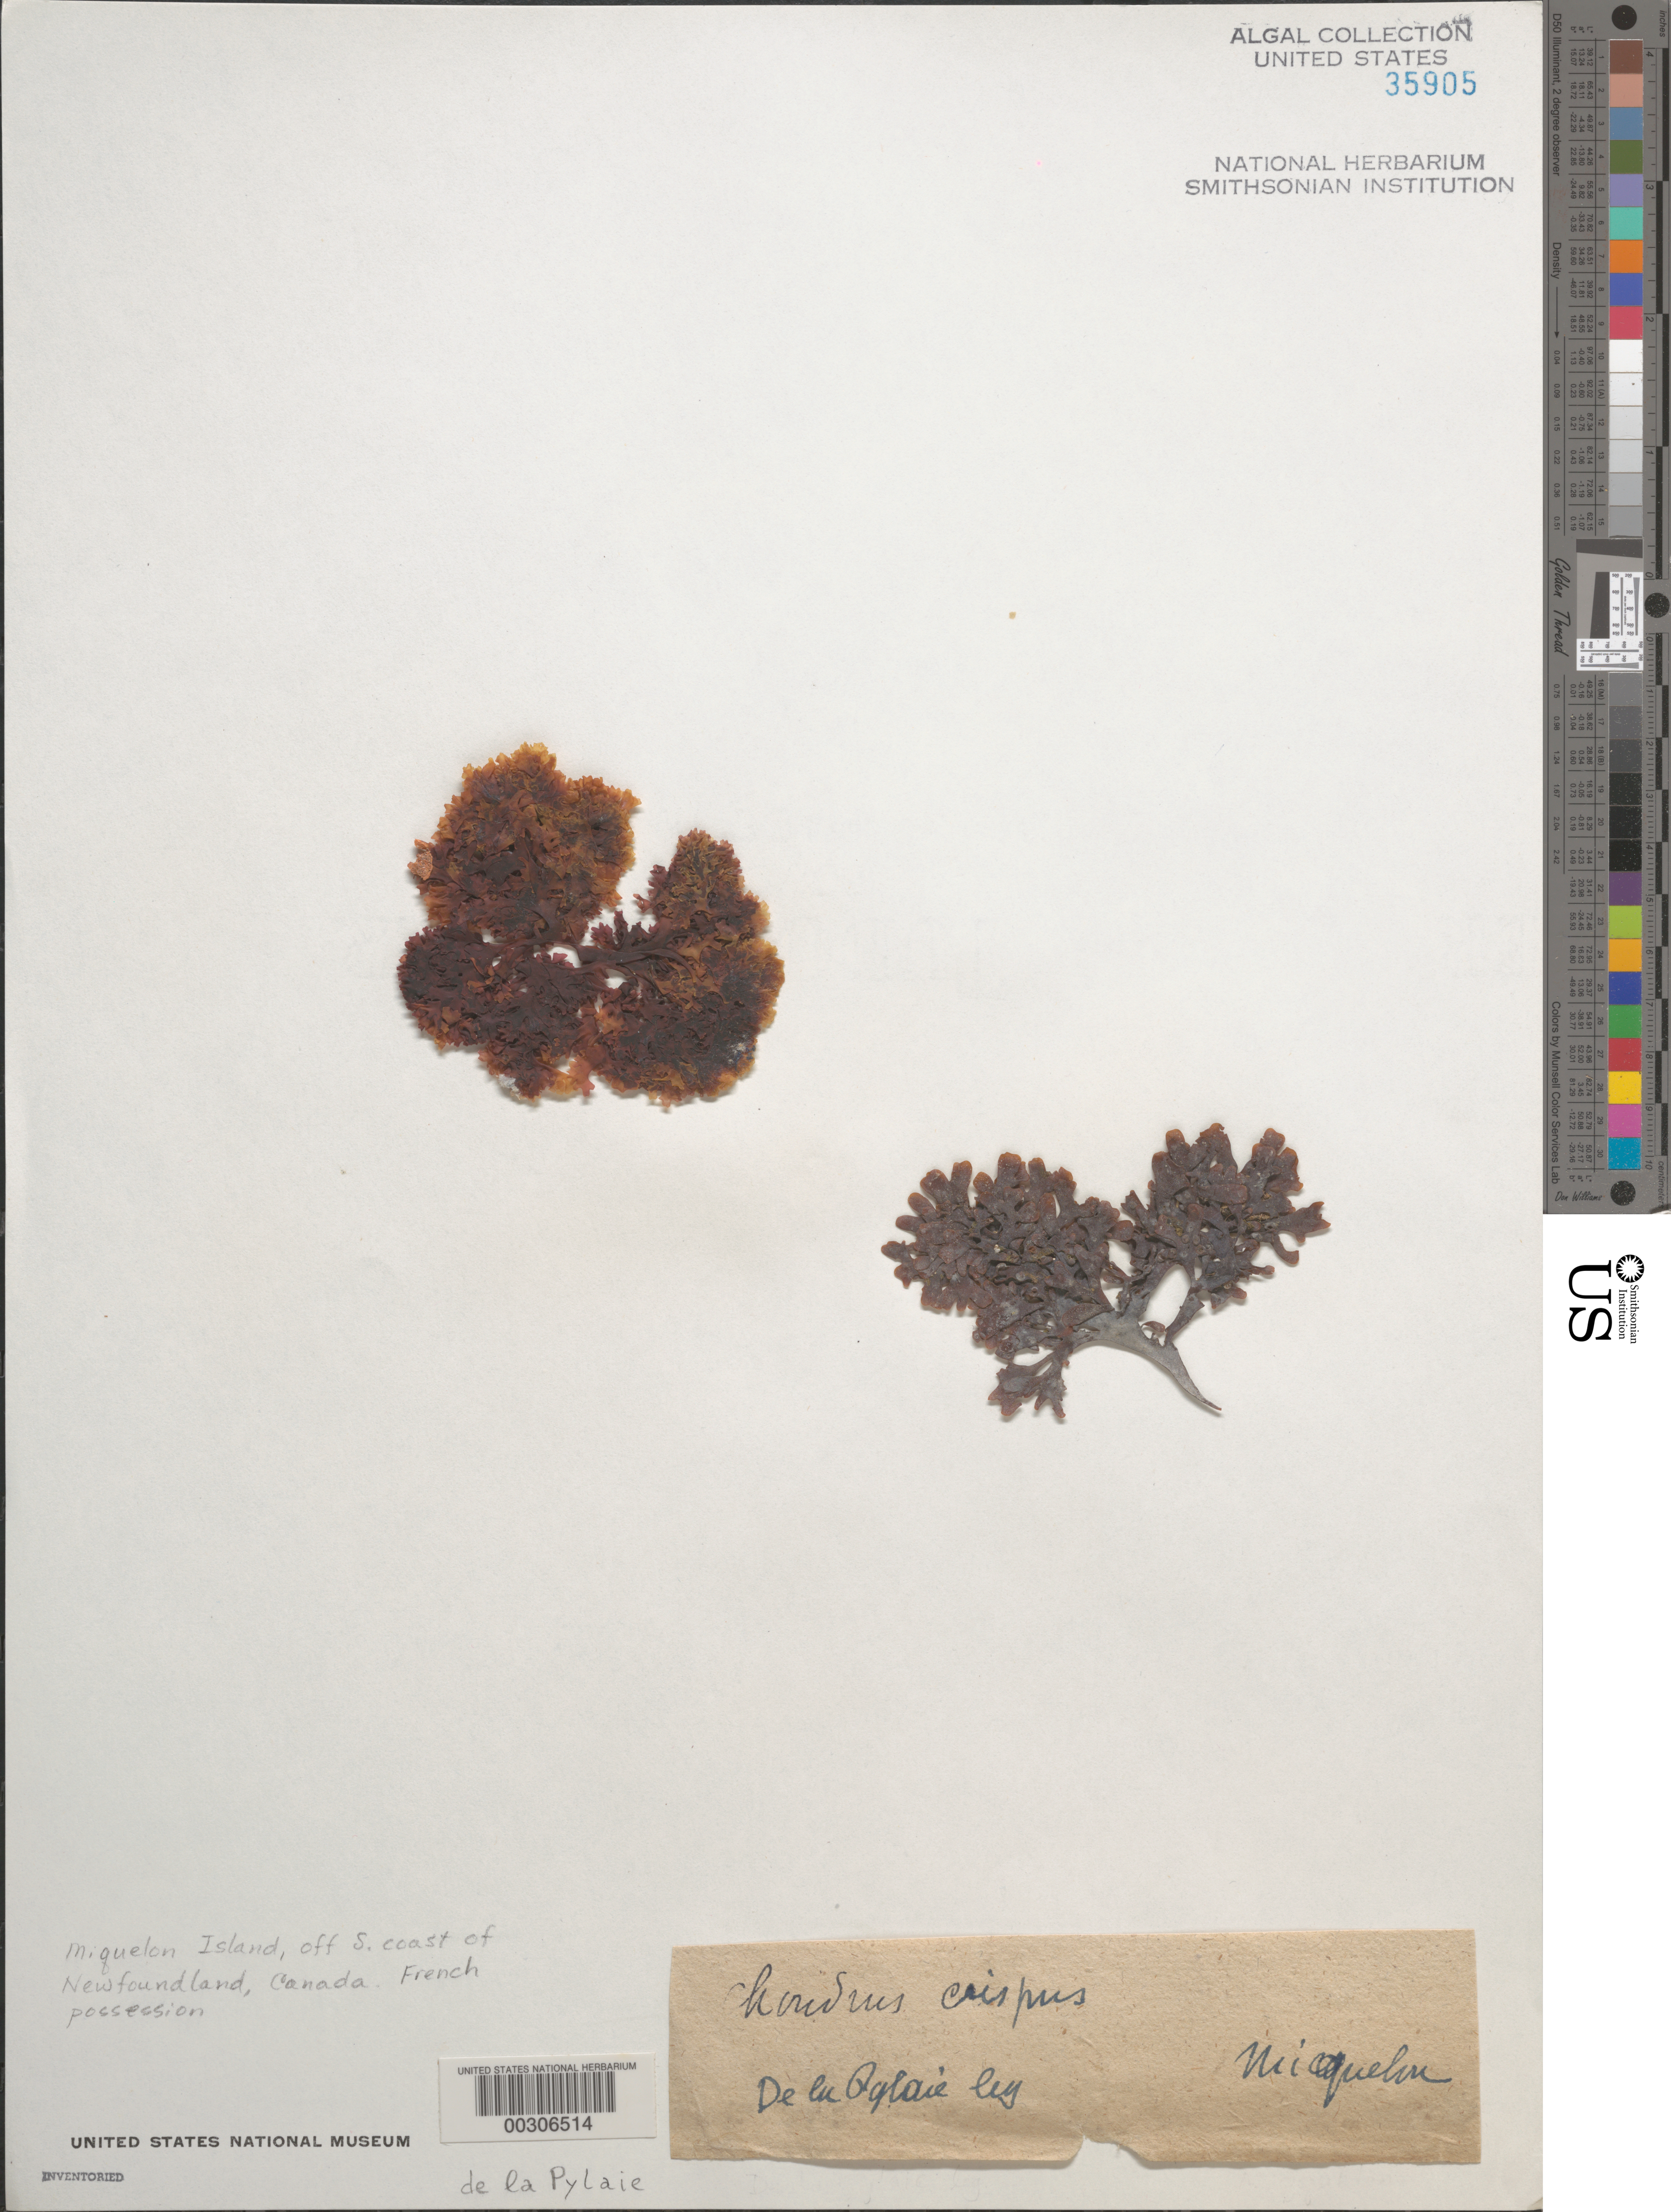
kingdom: Plantae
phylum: Rhodophyta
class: Florideophyceae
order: Gigartinales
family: Gigartinaceae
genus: Chondrus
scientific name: Chondrus crispus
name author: Stackh.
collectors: A. J. M. Bachelot de la Pylaie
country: St. Pierre et Miquelon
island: Miquelon Island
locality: Off Newfoundland, Canada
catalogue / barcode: US 35905